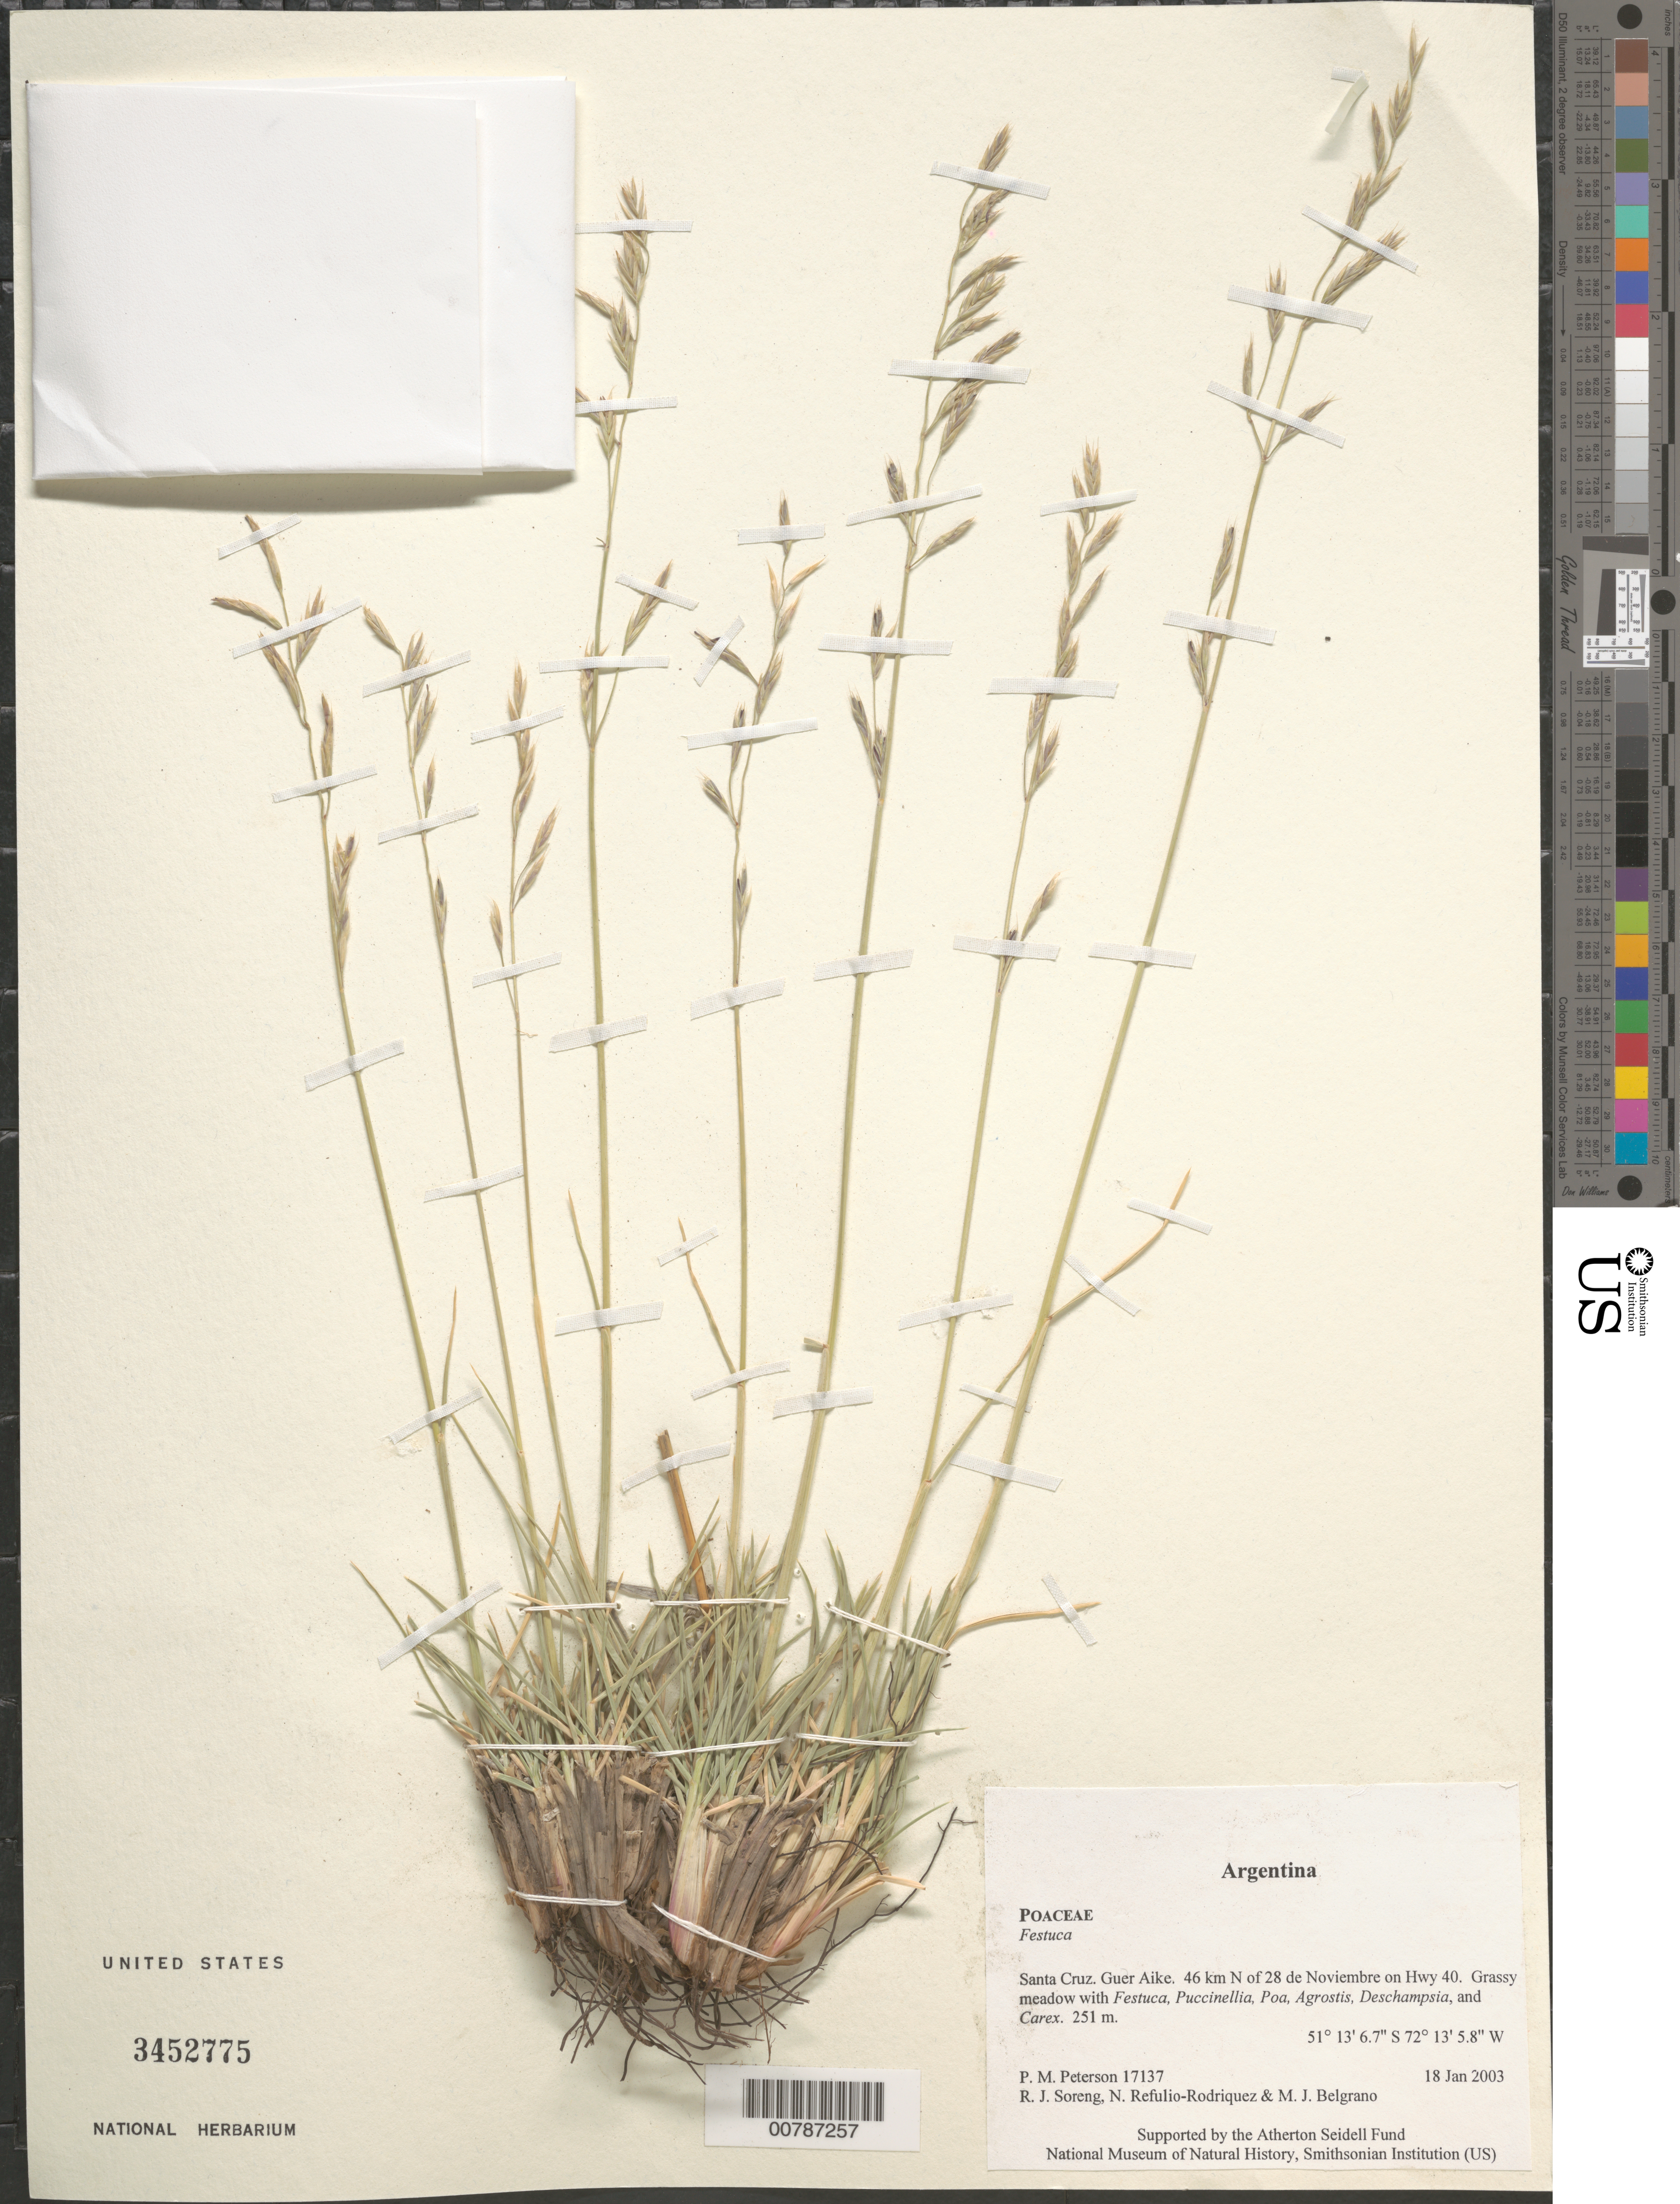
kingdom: Plantae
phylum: Tracheophyta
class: Liliopsida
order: Poales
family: Poaceae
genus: Festuca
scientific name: Festuca sp.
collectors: P. M. Peterson, R. J. Soreng, N. Refulio-Rodríguez & M. Belgrano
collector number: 17137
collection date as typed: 18 Jan 2003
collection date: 2003-01-18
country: Argentina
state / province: Santa Cruz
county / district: Guer Aike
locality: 46 km N of 28 de Noviembre on Hwy 40. Grassy meadow with Festuca, Puccinellia, Poa, Agrostis, Deschampsia, and Carex.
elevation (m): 251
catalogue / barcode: US 3452775